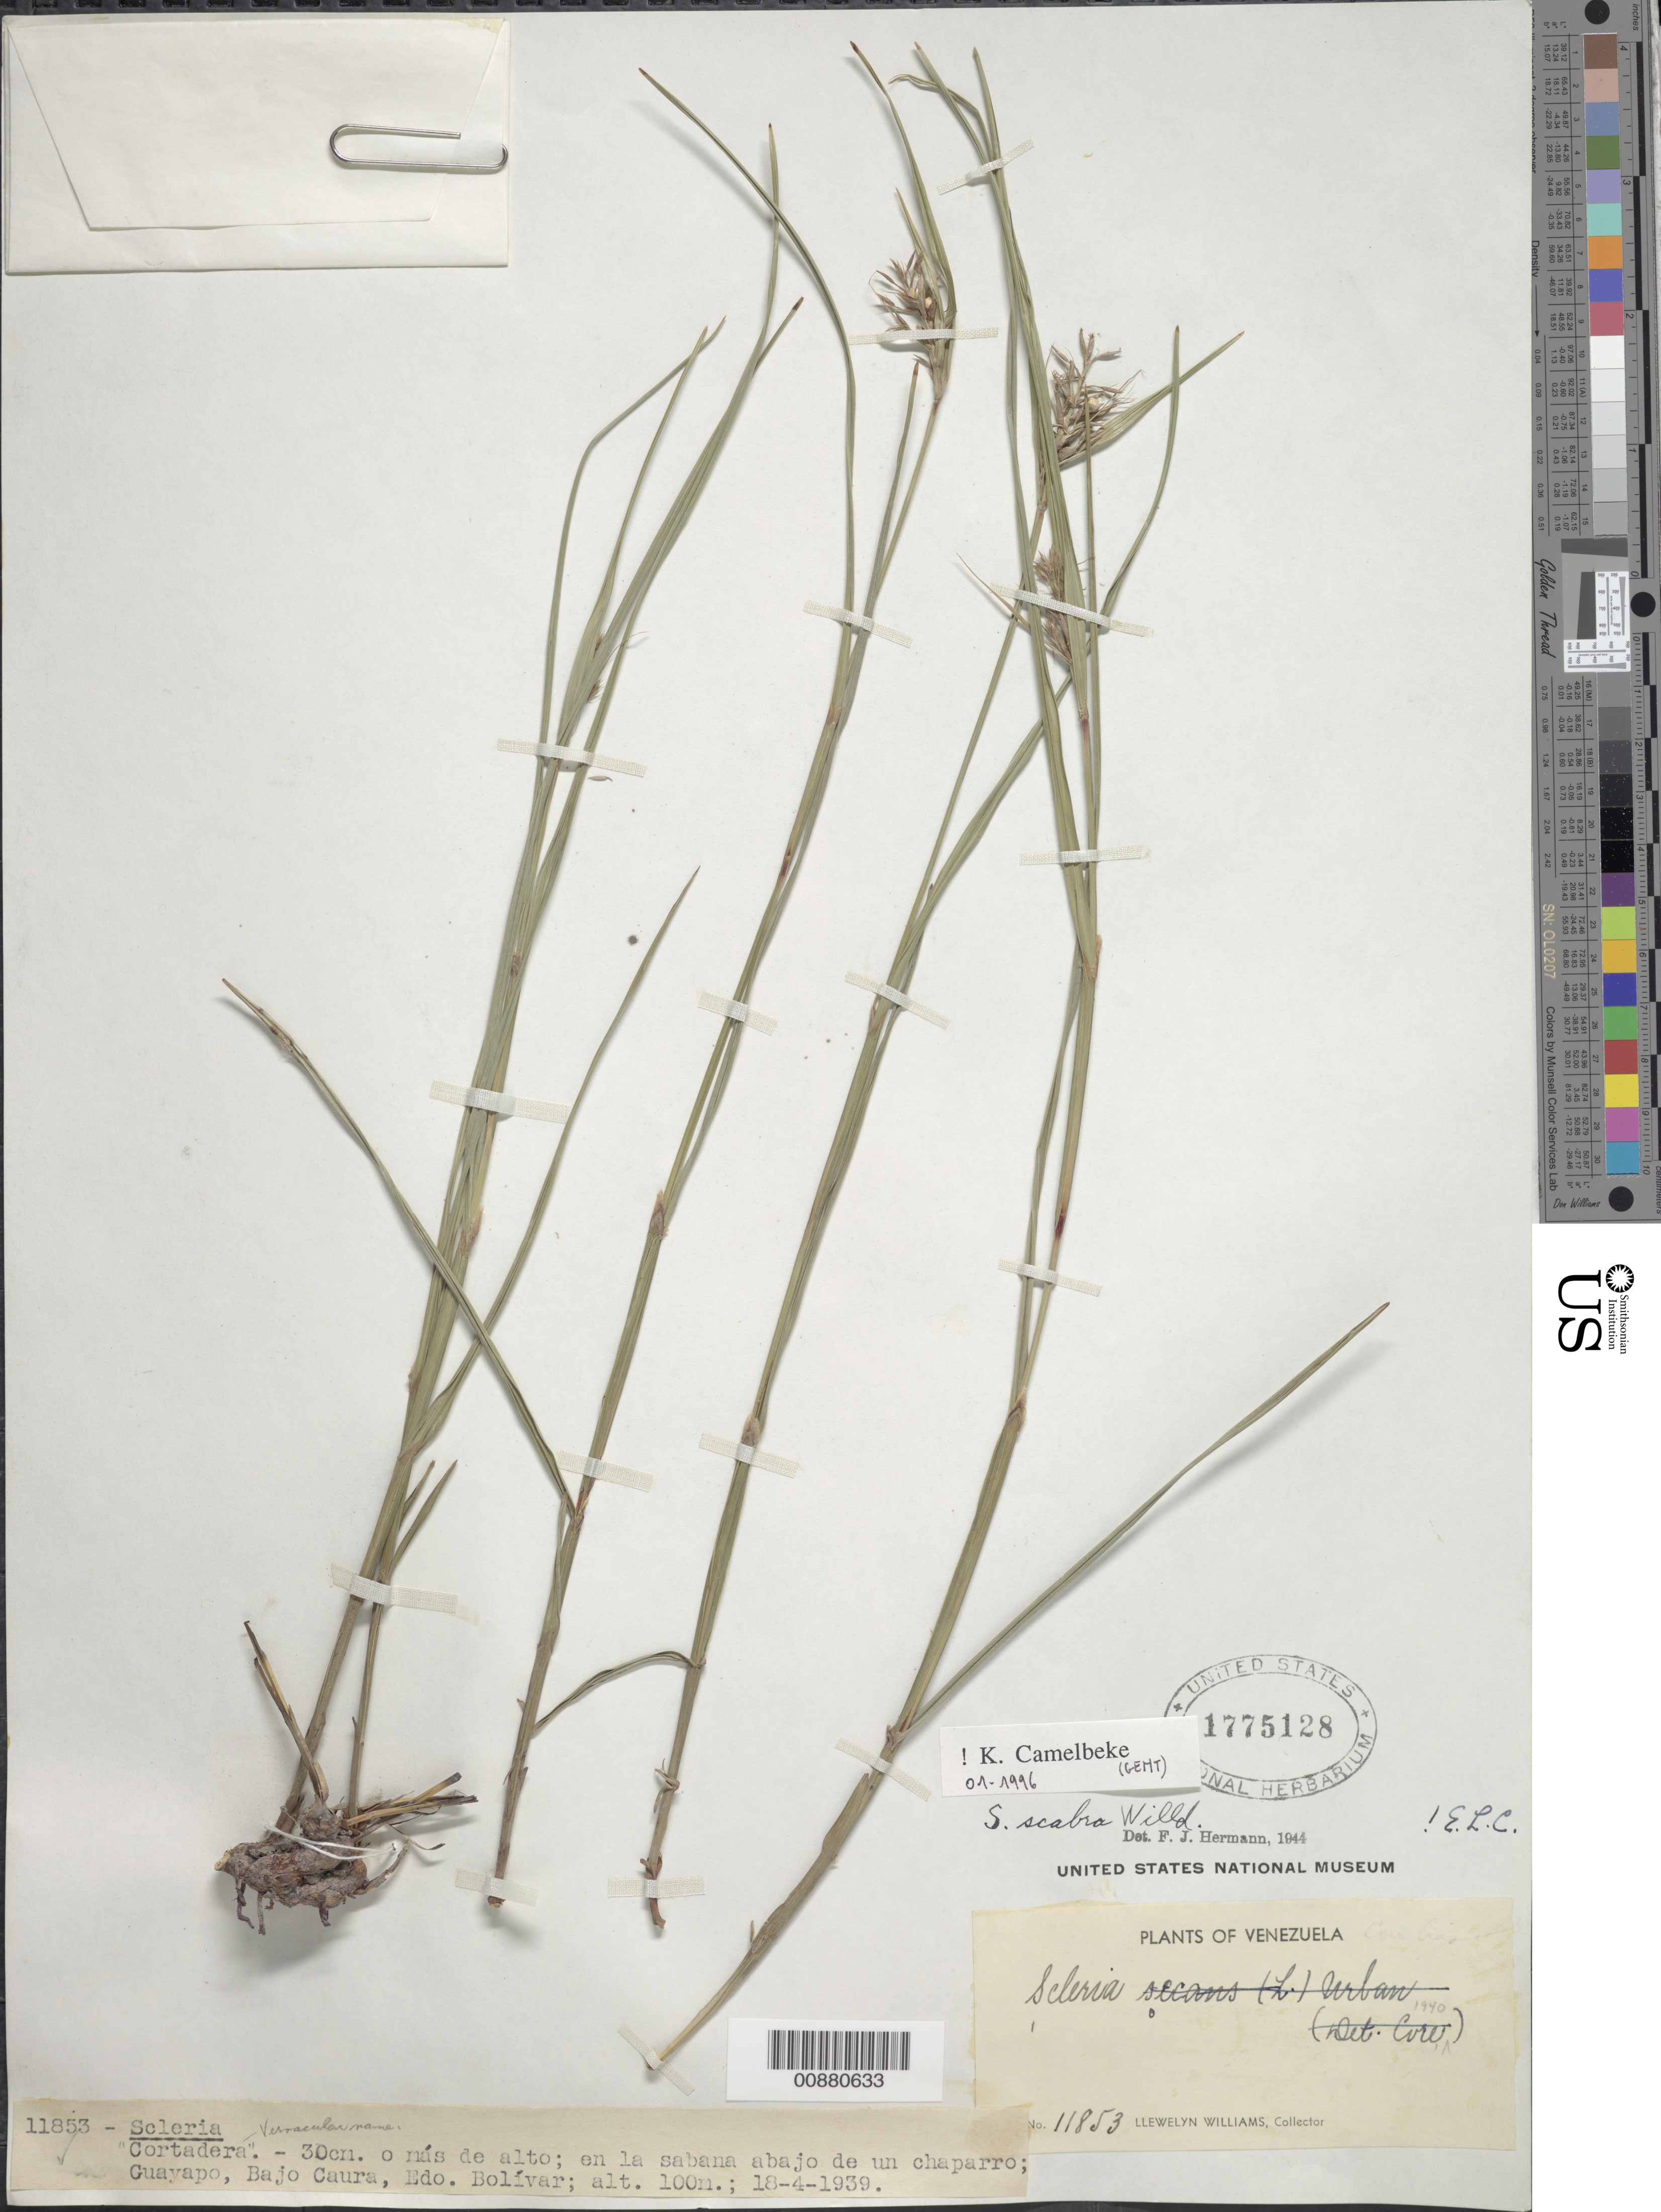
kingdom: Plantae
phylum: Tracheophyta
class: Liliopsida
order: Poales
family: Cyperaceae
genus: Scleria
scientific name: Scleria scabra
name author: Willd.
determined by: Camelbeke, K.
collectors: Ll. Williams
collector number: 11853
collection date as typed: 18-Apr-39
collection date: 1939-04-18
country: Venezuela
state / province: Bolívar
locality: Guayapo, Bajo Caura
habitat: Sabana abajo de un chaparro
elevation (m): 100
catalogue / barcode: US 1775128